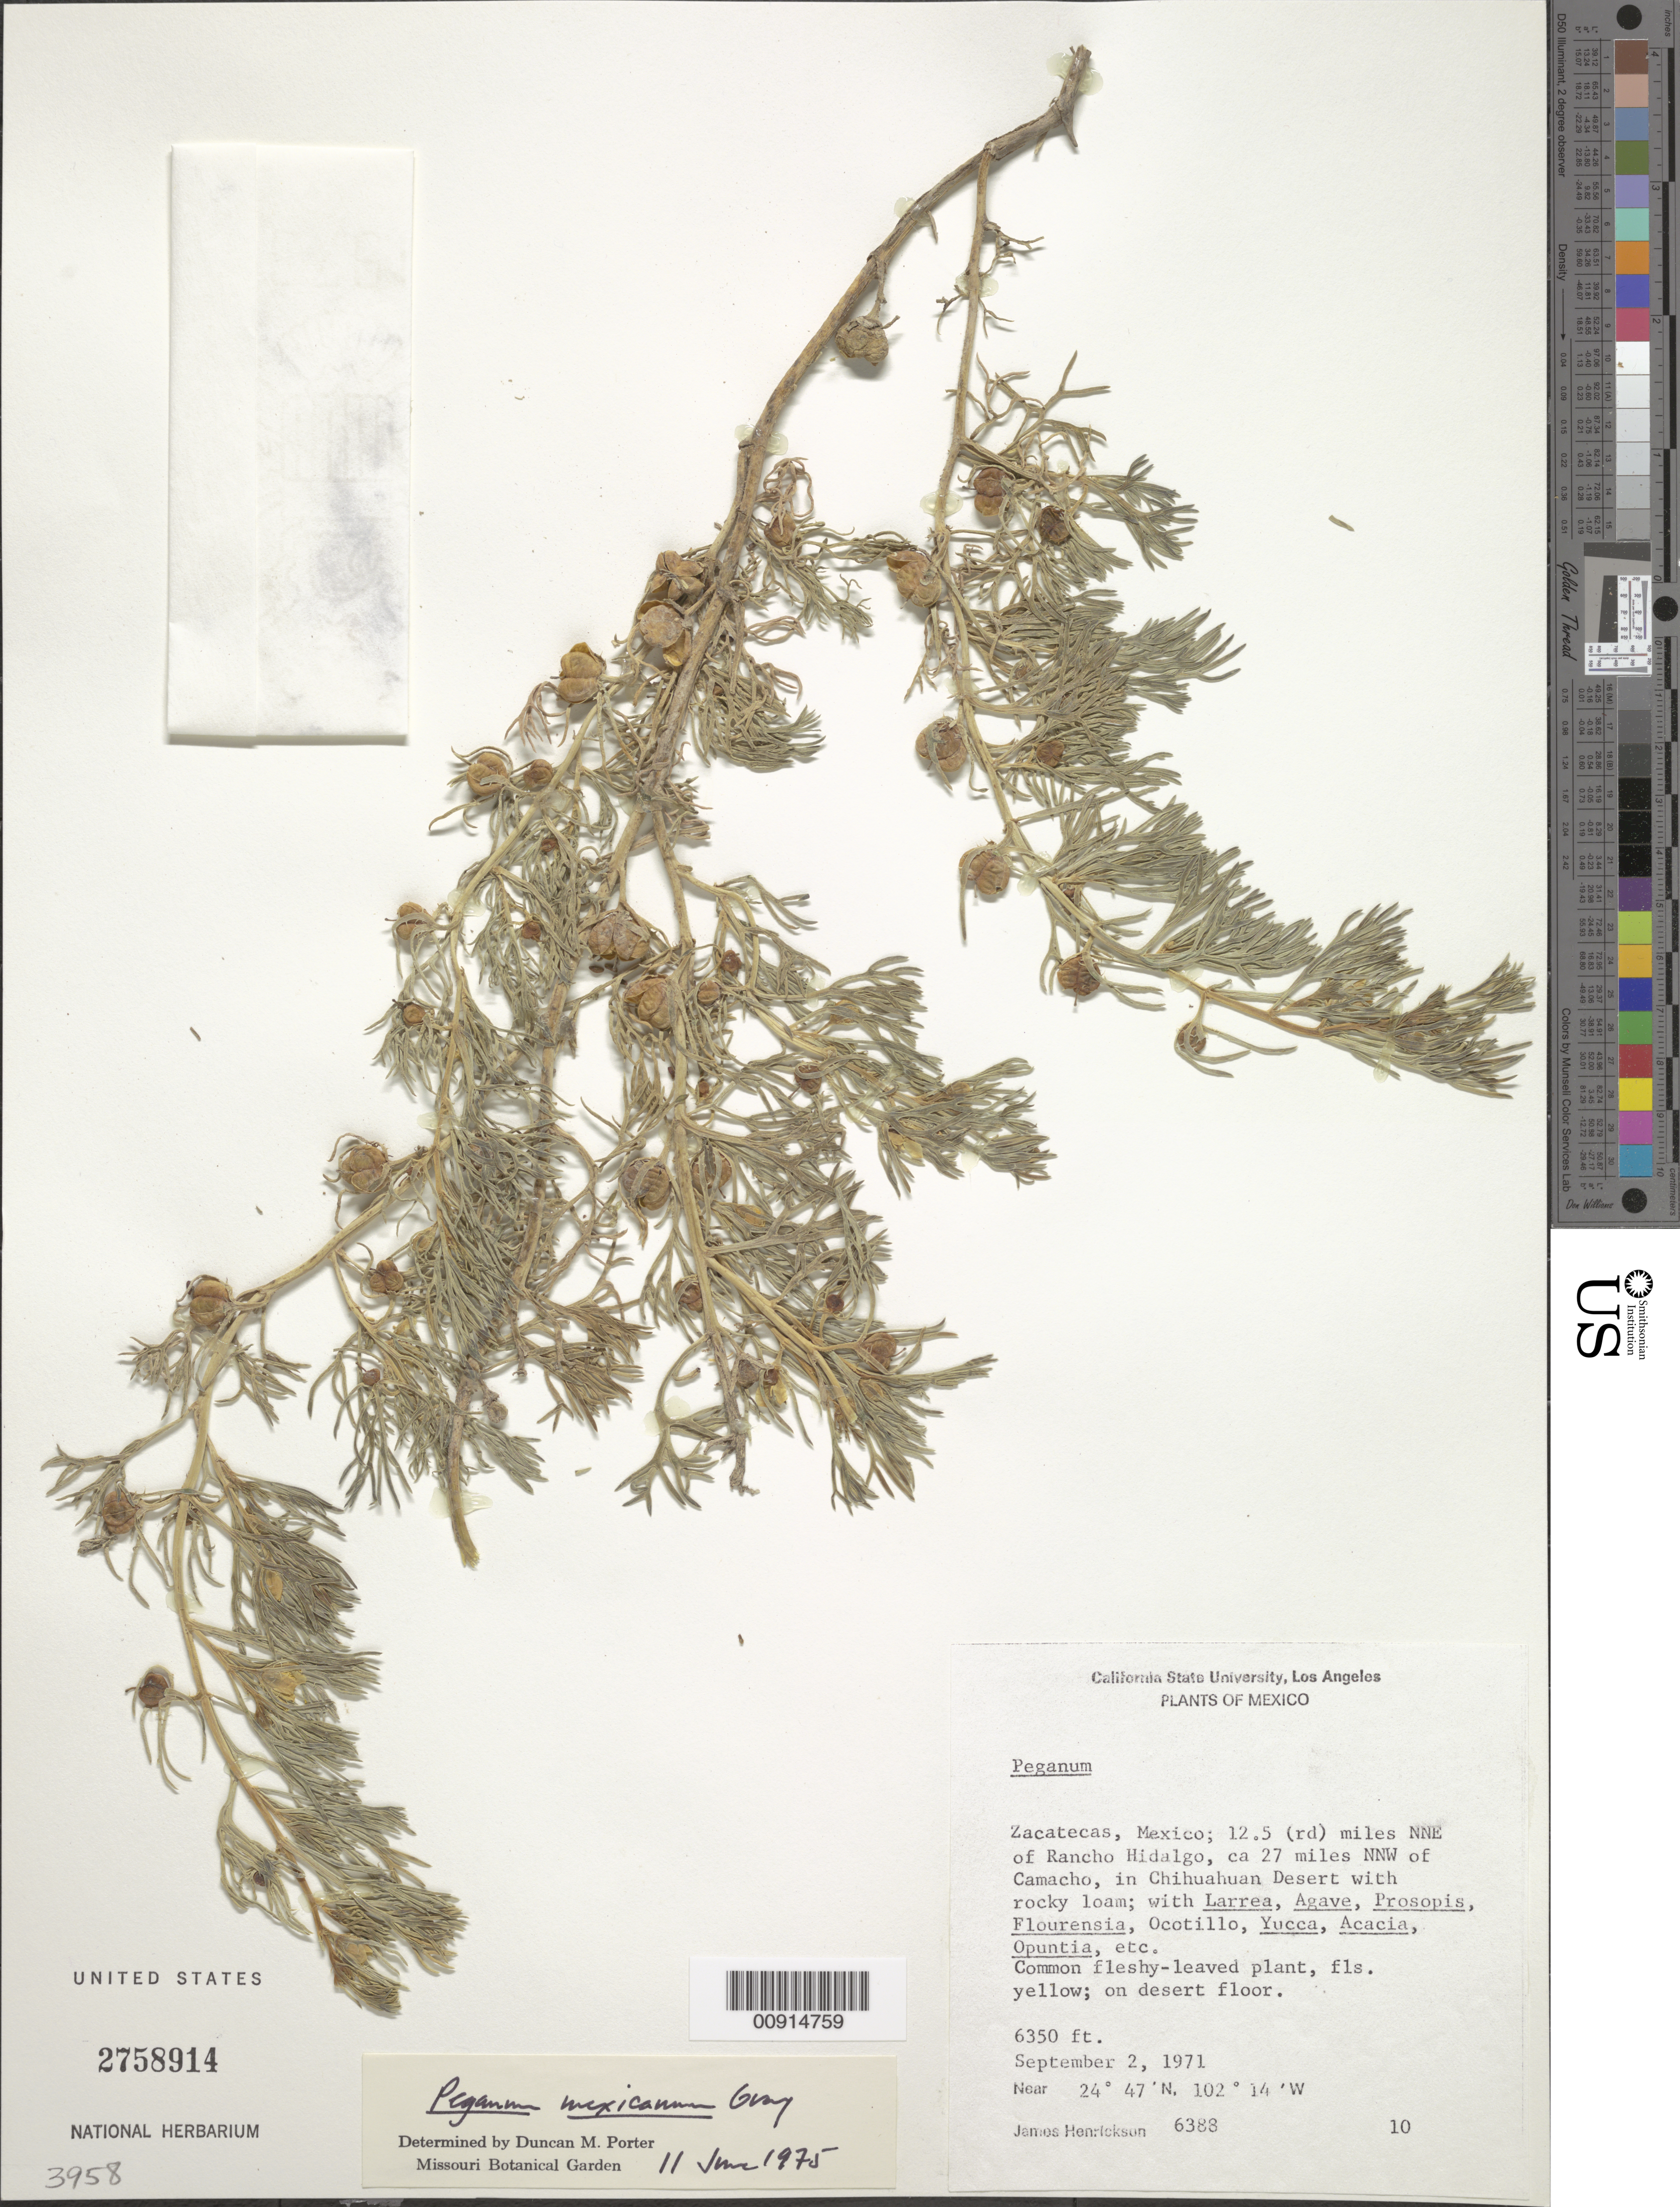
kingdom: Plantae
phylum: Tracheophyta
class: Magnoliopsida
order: Sapindales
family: Tetradiclidaceae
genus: Peganum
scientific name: Peganum mexicanum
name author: A. Gray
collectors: J. Henrickson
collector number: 6388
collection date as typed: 02 Sep 1971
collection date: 1971-09-02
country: Mexico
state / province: Zacatecas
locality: Zacatecas; 12.5 (rd) miles NNE of Rancho Hidalgo, ca. 27 miles NNW of Camacho.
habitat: On desert floor. Chihuahuan Desert w/rocky loam w/Larrea, Agave, Prosopis, Flourensia, Ocotillo, Yucca, Acacia, Opuntia, etc.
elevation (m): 1935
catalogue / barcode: US 2758914